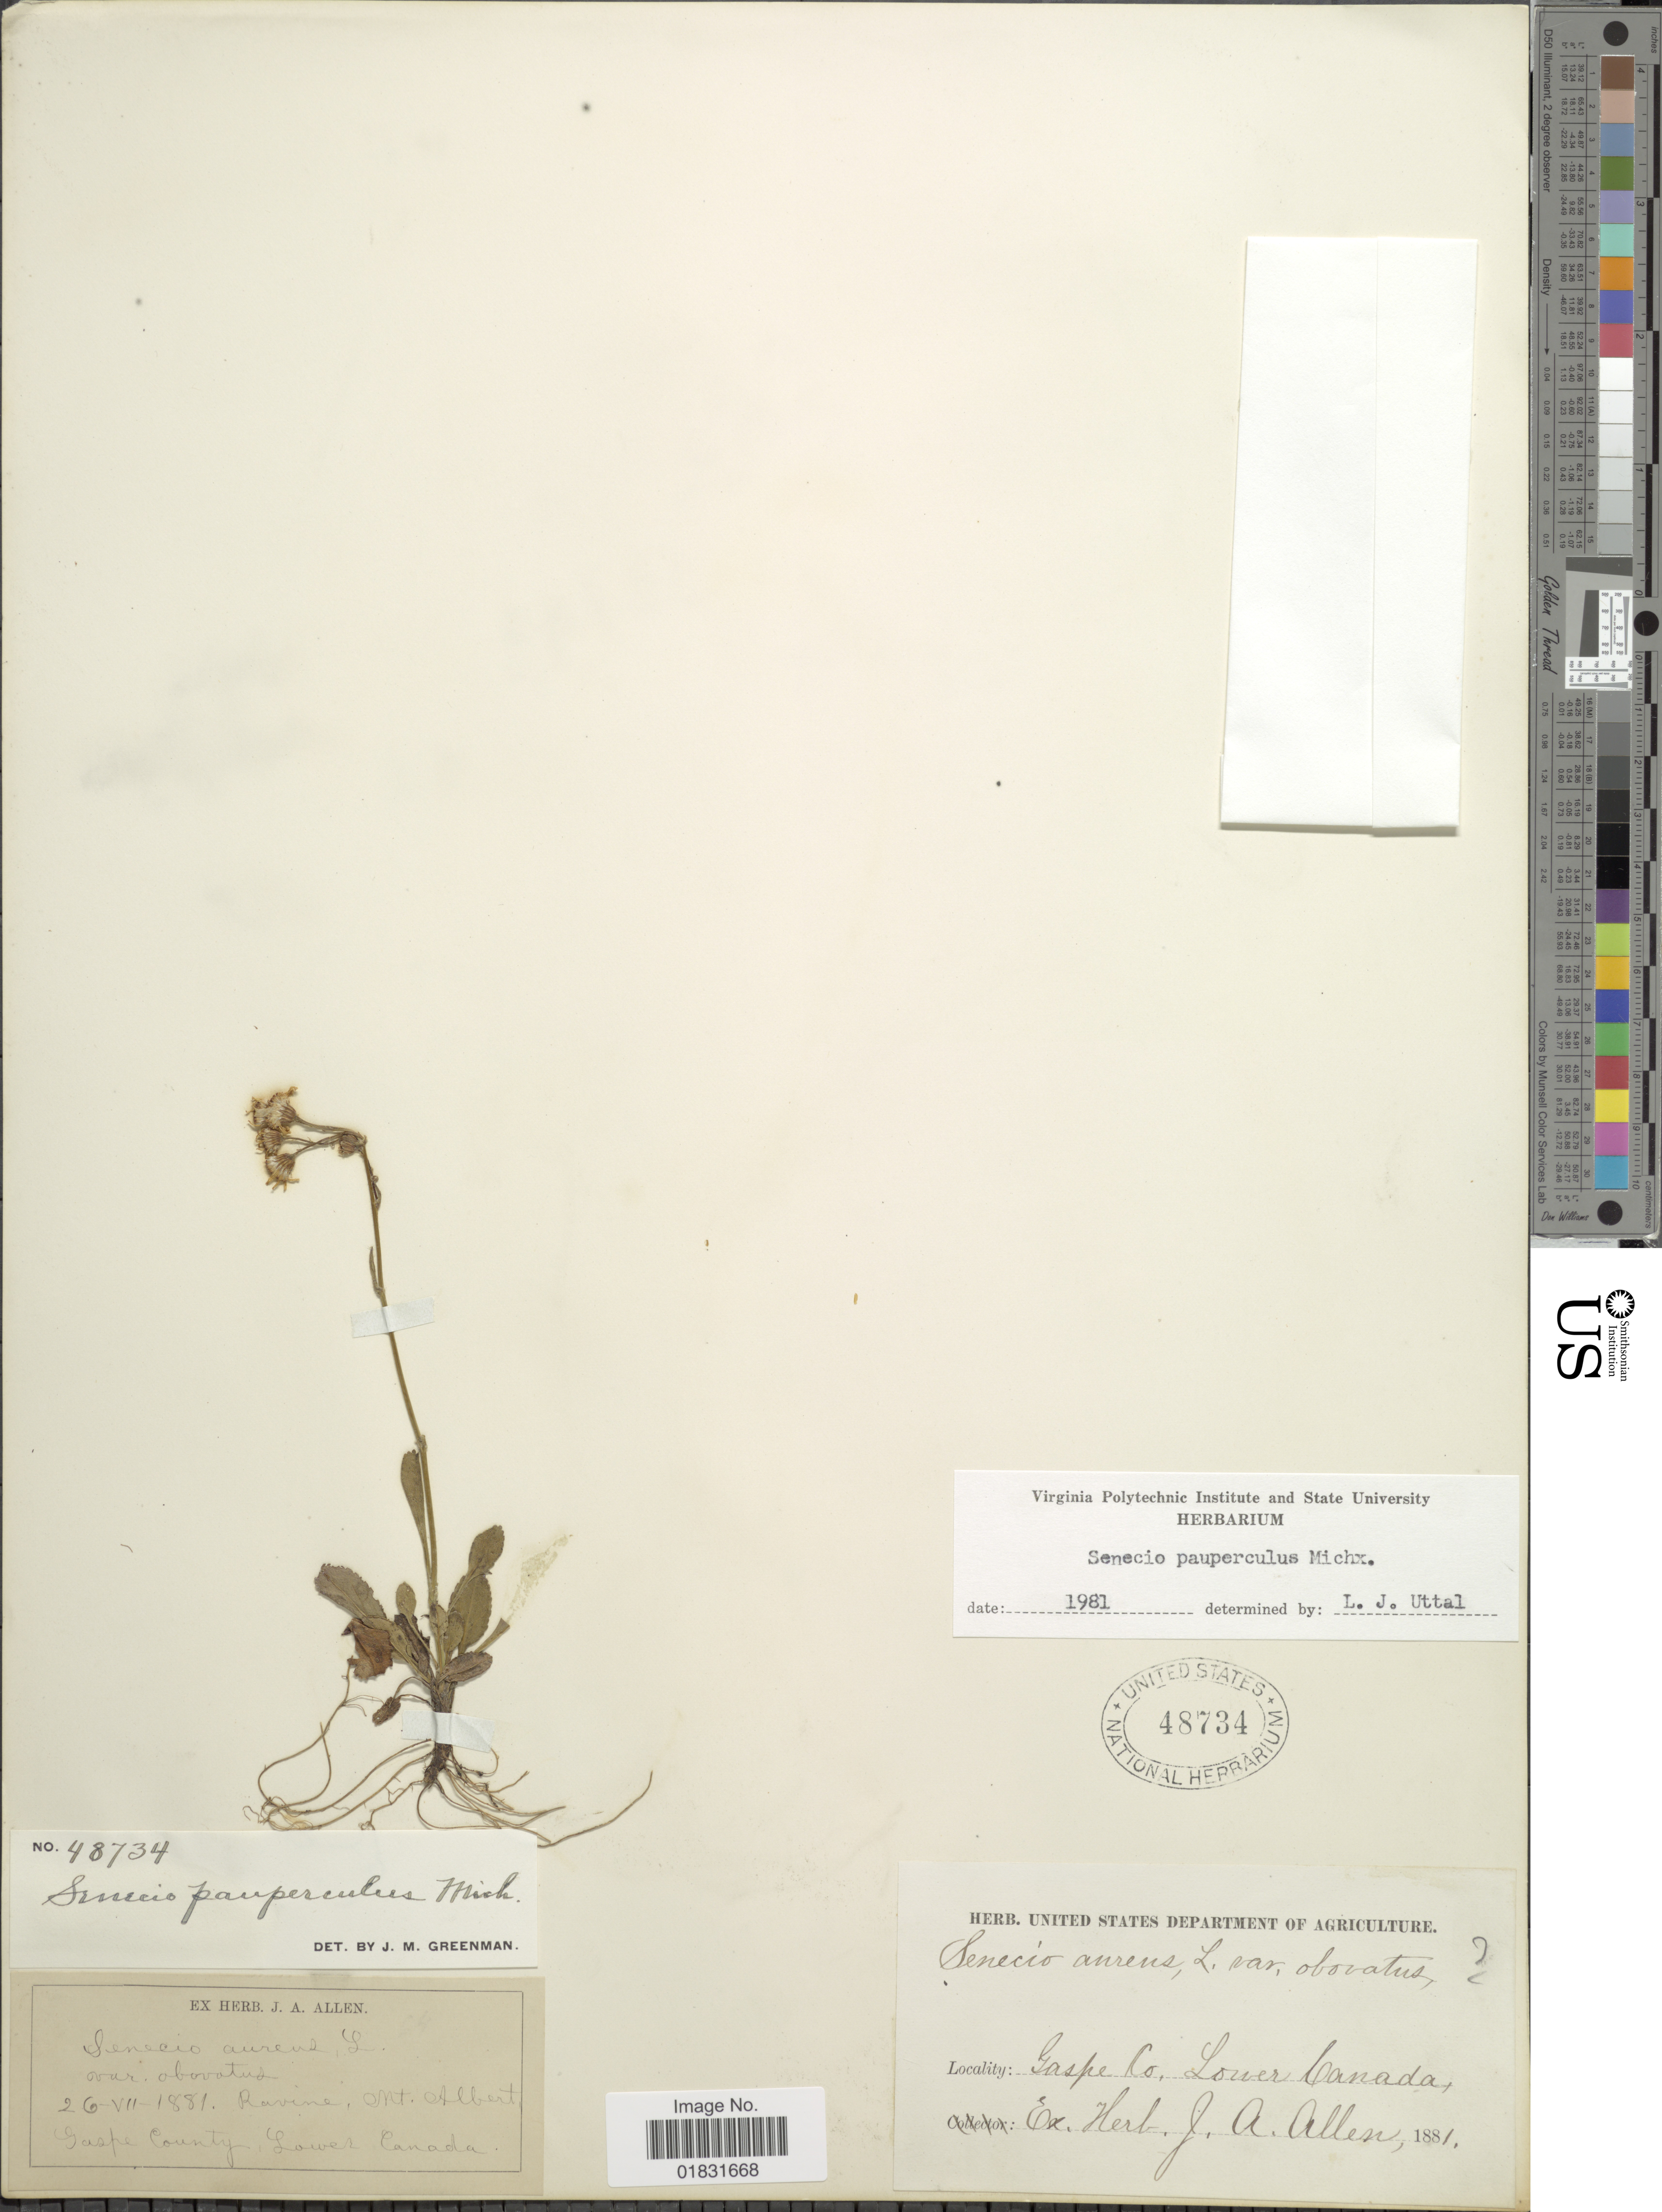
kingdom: Plantae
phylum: Tracheophyta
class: Magnoliopsida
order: Asterales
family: Asteraceae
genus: Packera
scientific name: Packera paupercula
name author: (Michx.) Á. Löve & D. Löve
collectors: ex Herb. J. A. Allen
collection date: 1881-07-26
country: Canada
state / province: Ontario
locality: Ravine, Mt Albert, Gaspe County, Lower Canada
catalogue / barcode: US 48734